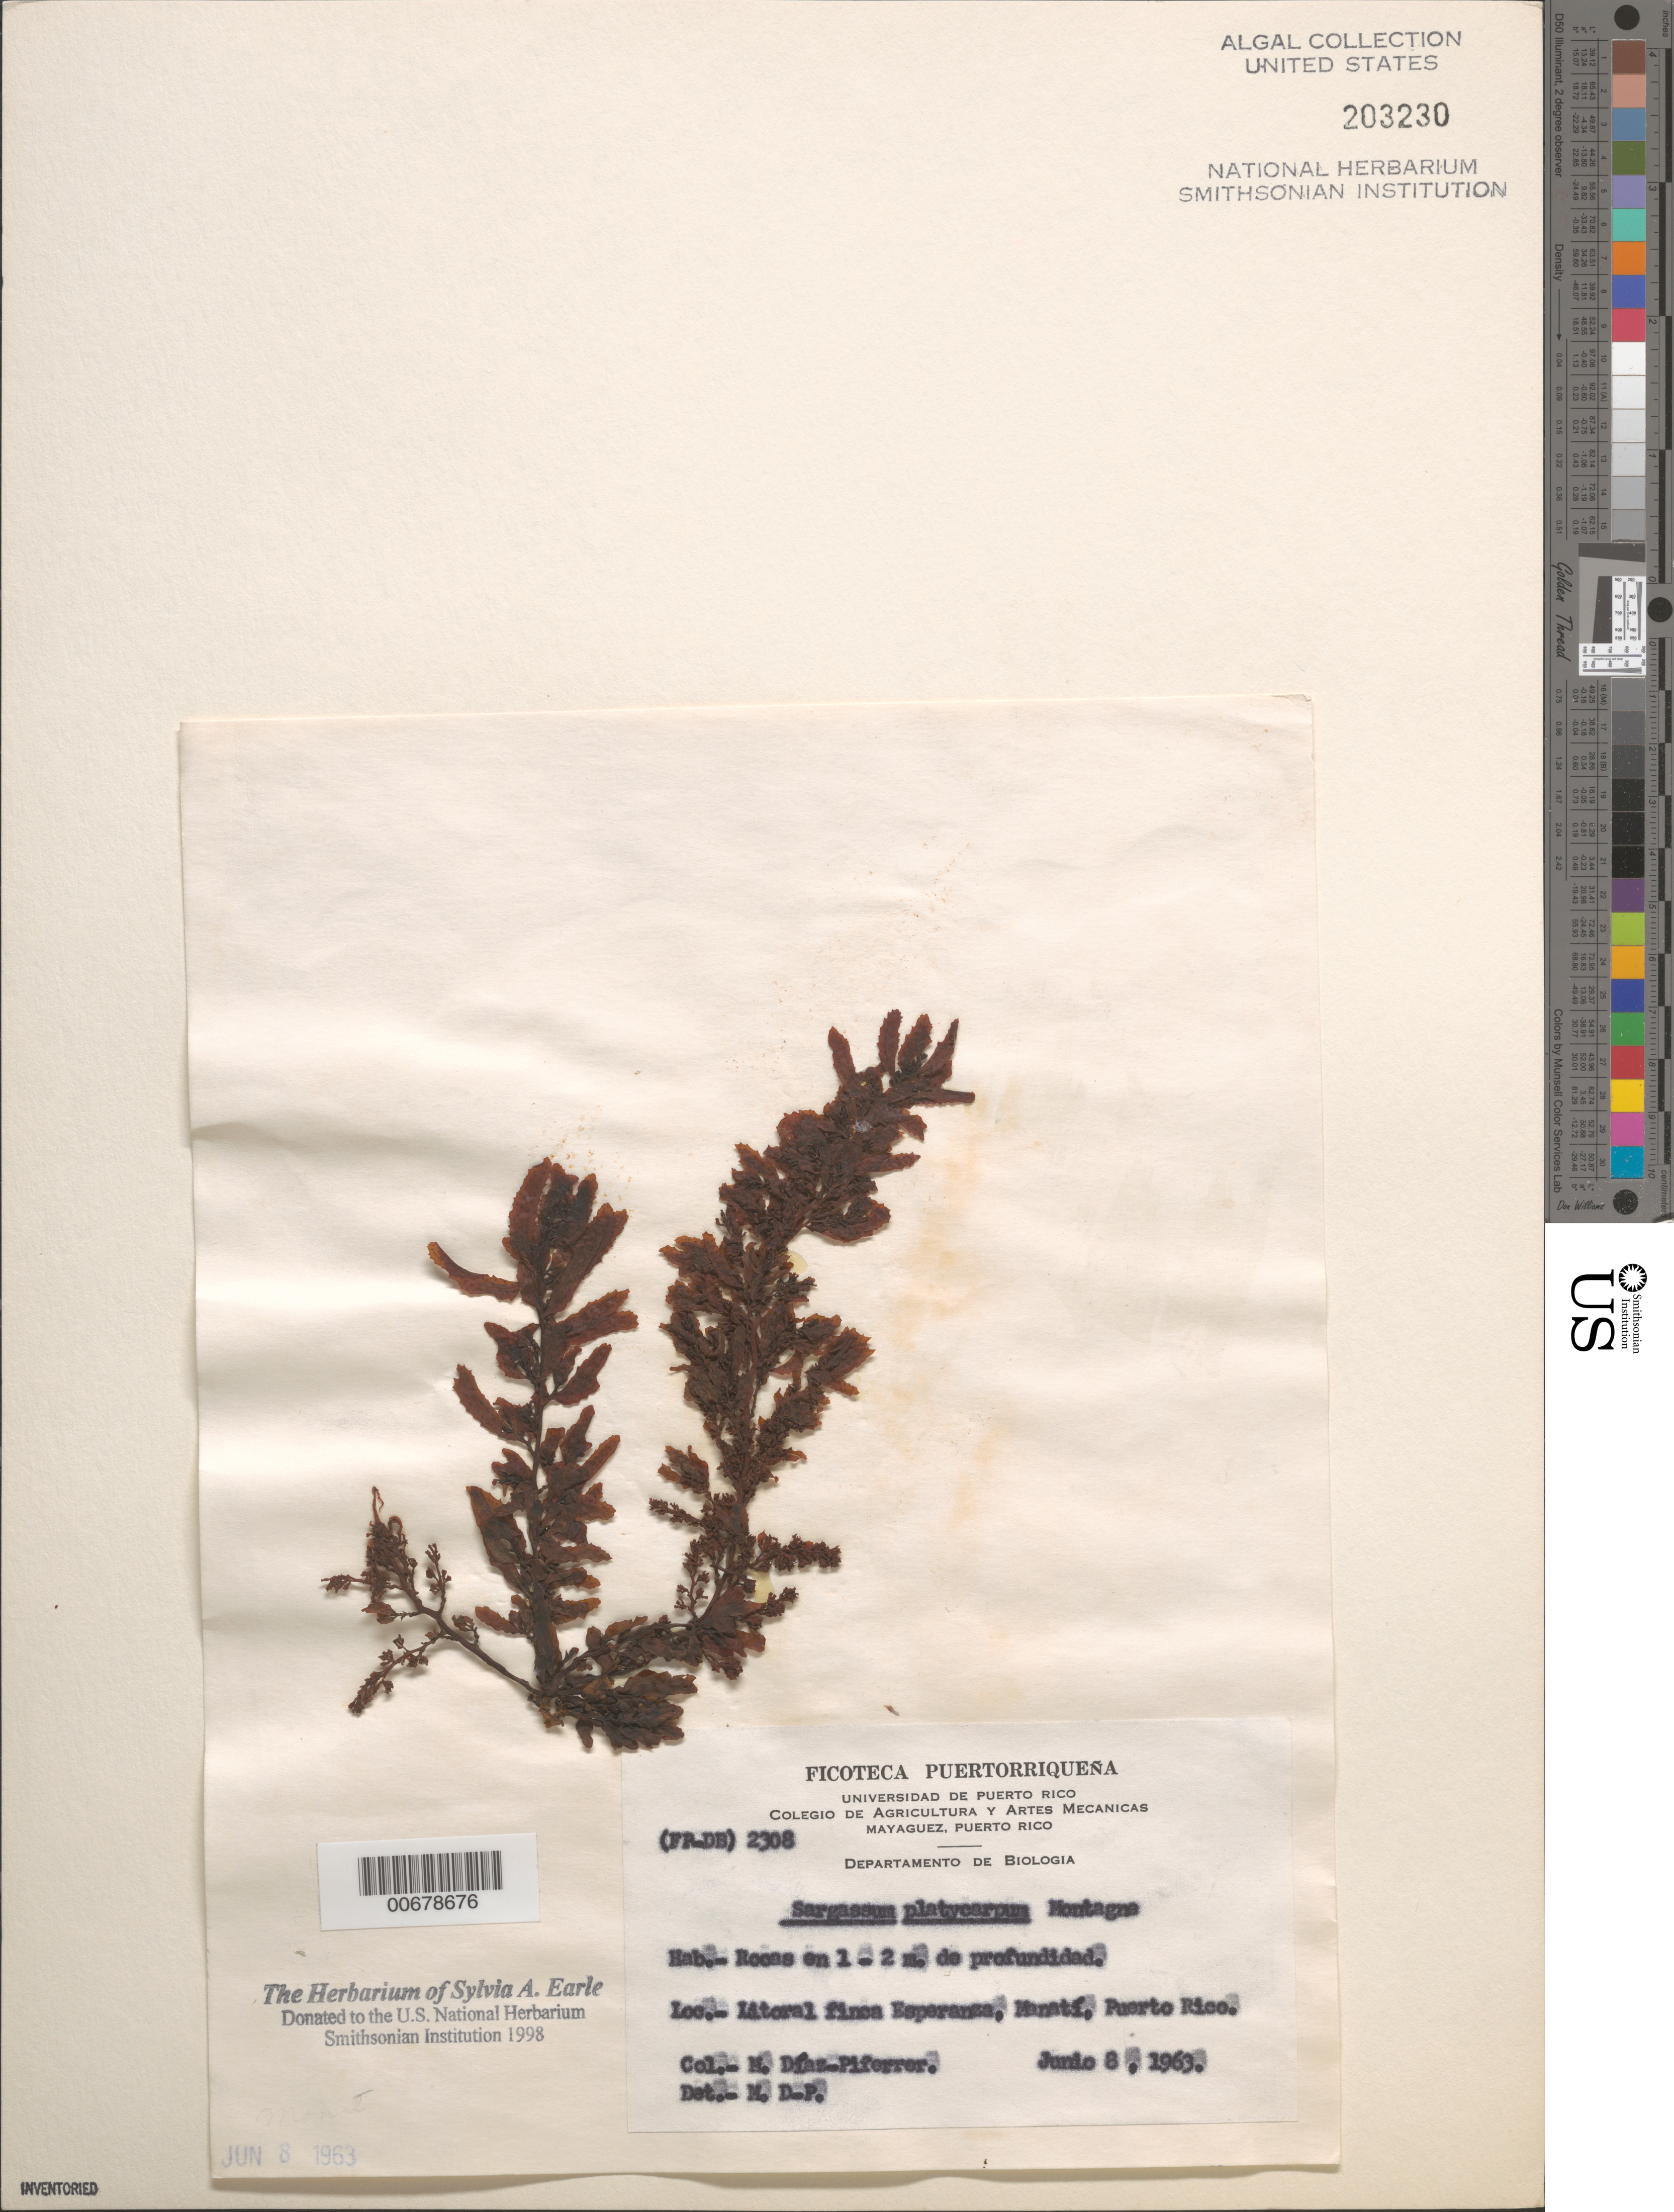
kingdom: Chromista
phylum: Ochrophyta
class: Phaeophyceae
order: Fucales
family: Sargassaceae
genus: Sargassum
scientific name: Sargassum platycarpum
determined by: Diaz-Piferrer, M.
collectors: M. Diaz-Piferrer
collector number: (FP-DB) 2308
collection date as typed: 08 Jun 1963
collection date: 1963-06-08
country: Puerto Rico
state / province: Manati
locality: Esperanza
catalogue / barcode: US 203230